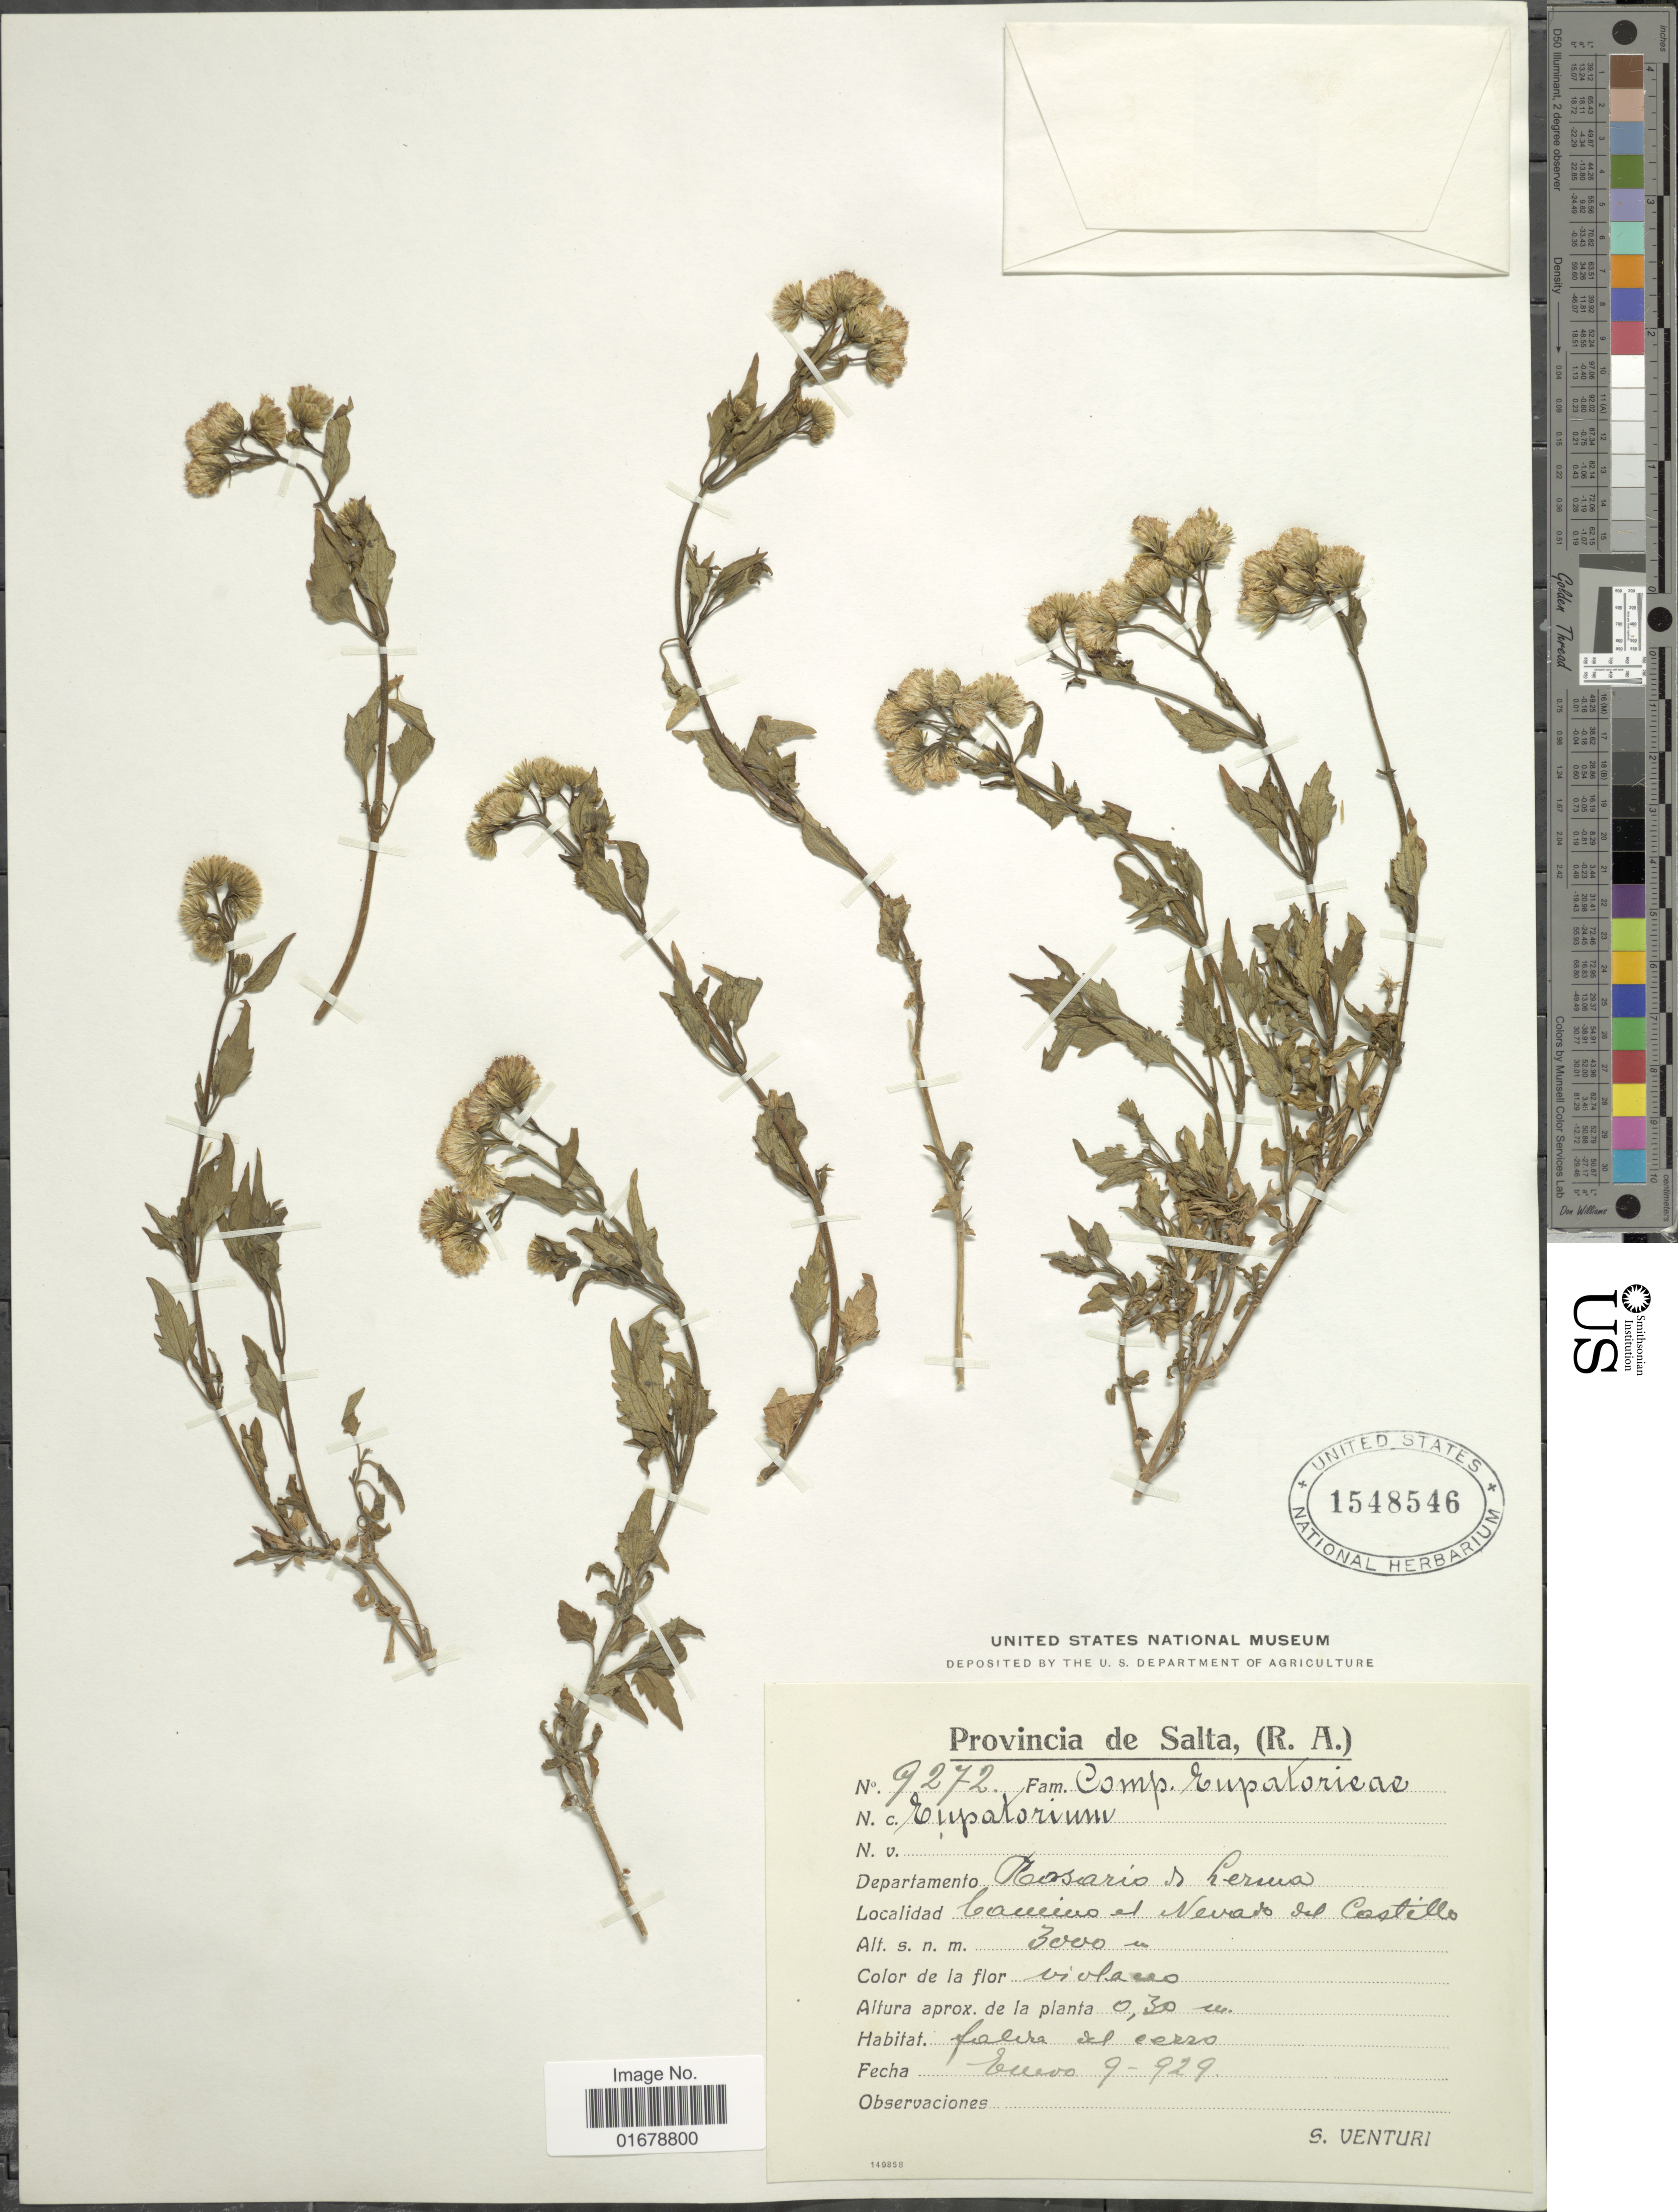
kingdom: Plantae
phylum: Tracheophyta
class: Magnoliopsida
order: Asterales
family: Asteraceae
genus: Ageratina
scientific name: Ageratina lorentzii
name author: (Hieron.) R.M. King & H. Rob.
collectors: S. Venturi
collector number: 9272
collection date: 1929-01-09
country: Argentina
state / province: Salta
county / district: Rosario de Lerma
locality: Camino et Nevado del Castillo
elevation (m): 3000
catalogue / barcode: US 1548546